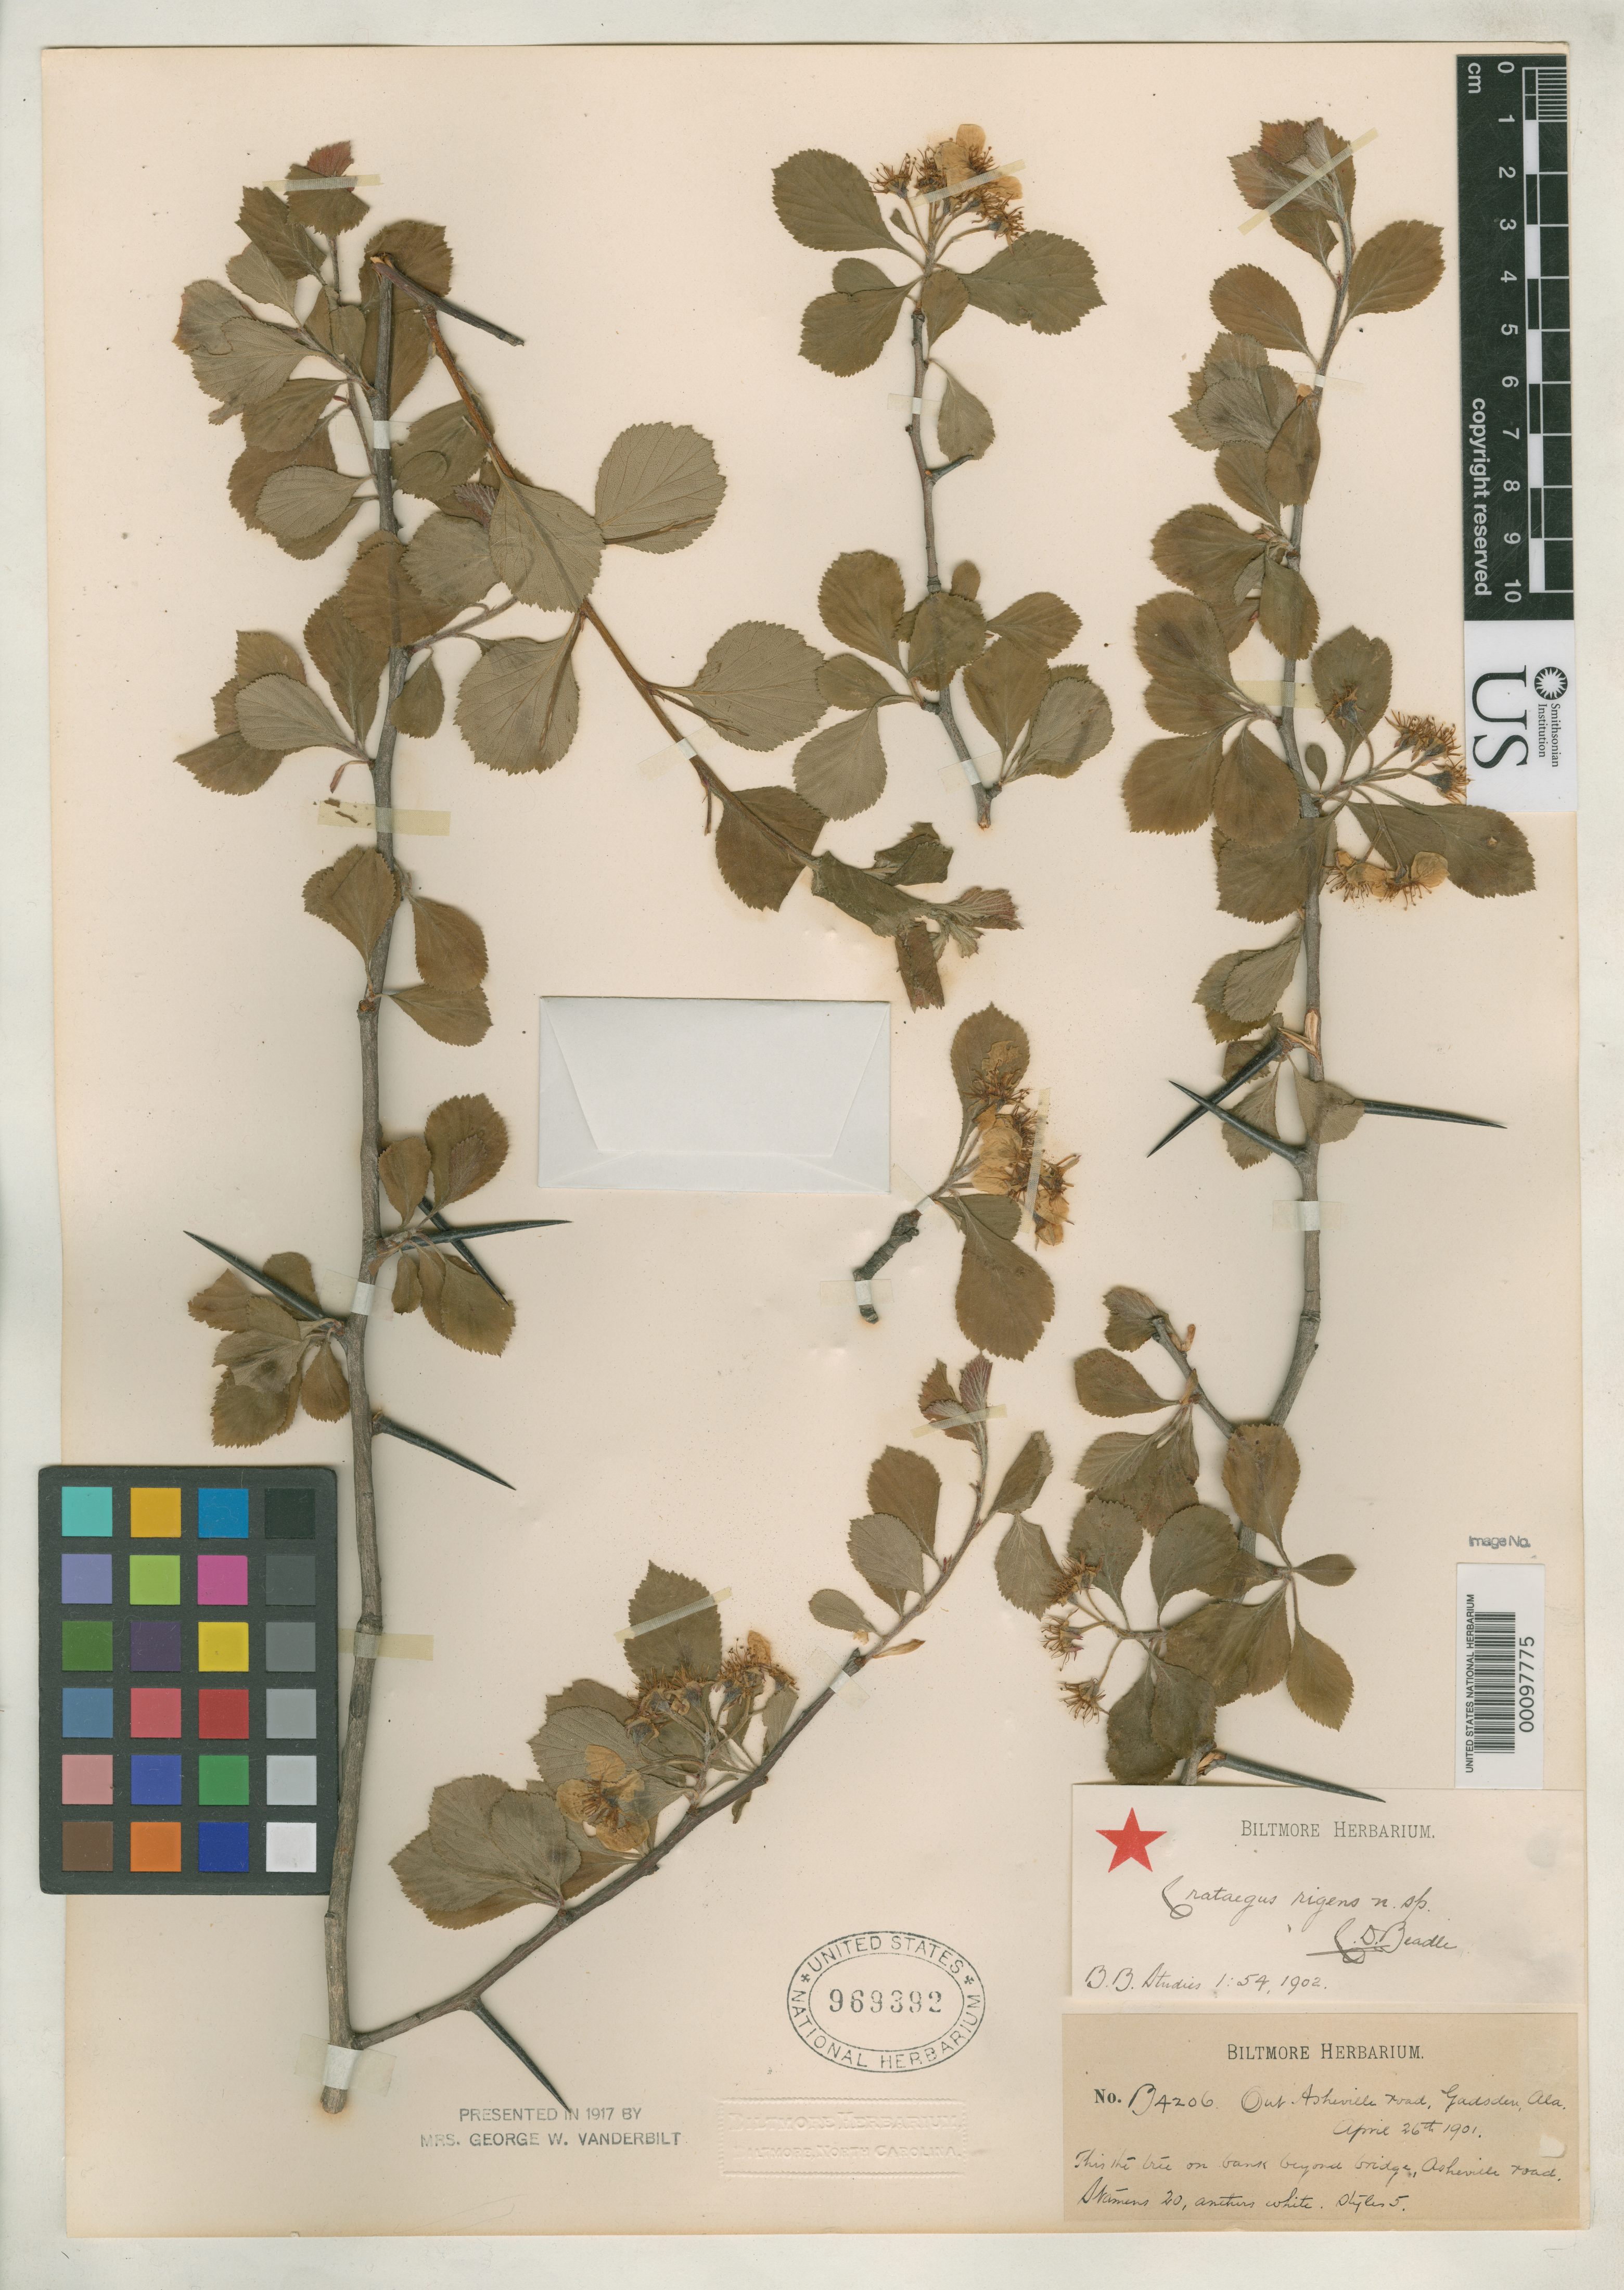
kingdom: Plantae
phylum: Tracheophyta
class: Magnoliopsida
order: Rosales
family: Rosaceae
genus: Crataegus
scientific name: Crataegus rigens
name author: Beadle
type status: Syntype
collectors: ex herb. Biltmore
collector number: B 4206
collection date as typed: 26 Apr 1901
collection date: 1901-04-26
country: United States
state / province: Alabama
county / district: Etowah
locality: Gadsden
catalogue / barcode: US 969392